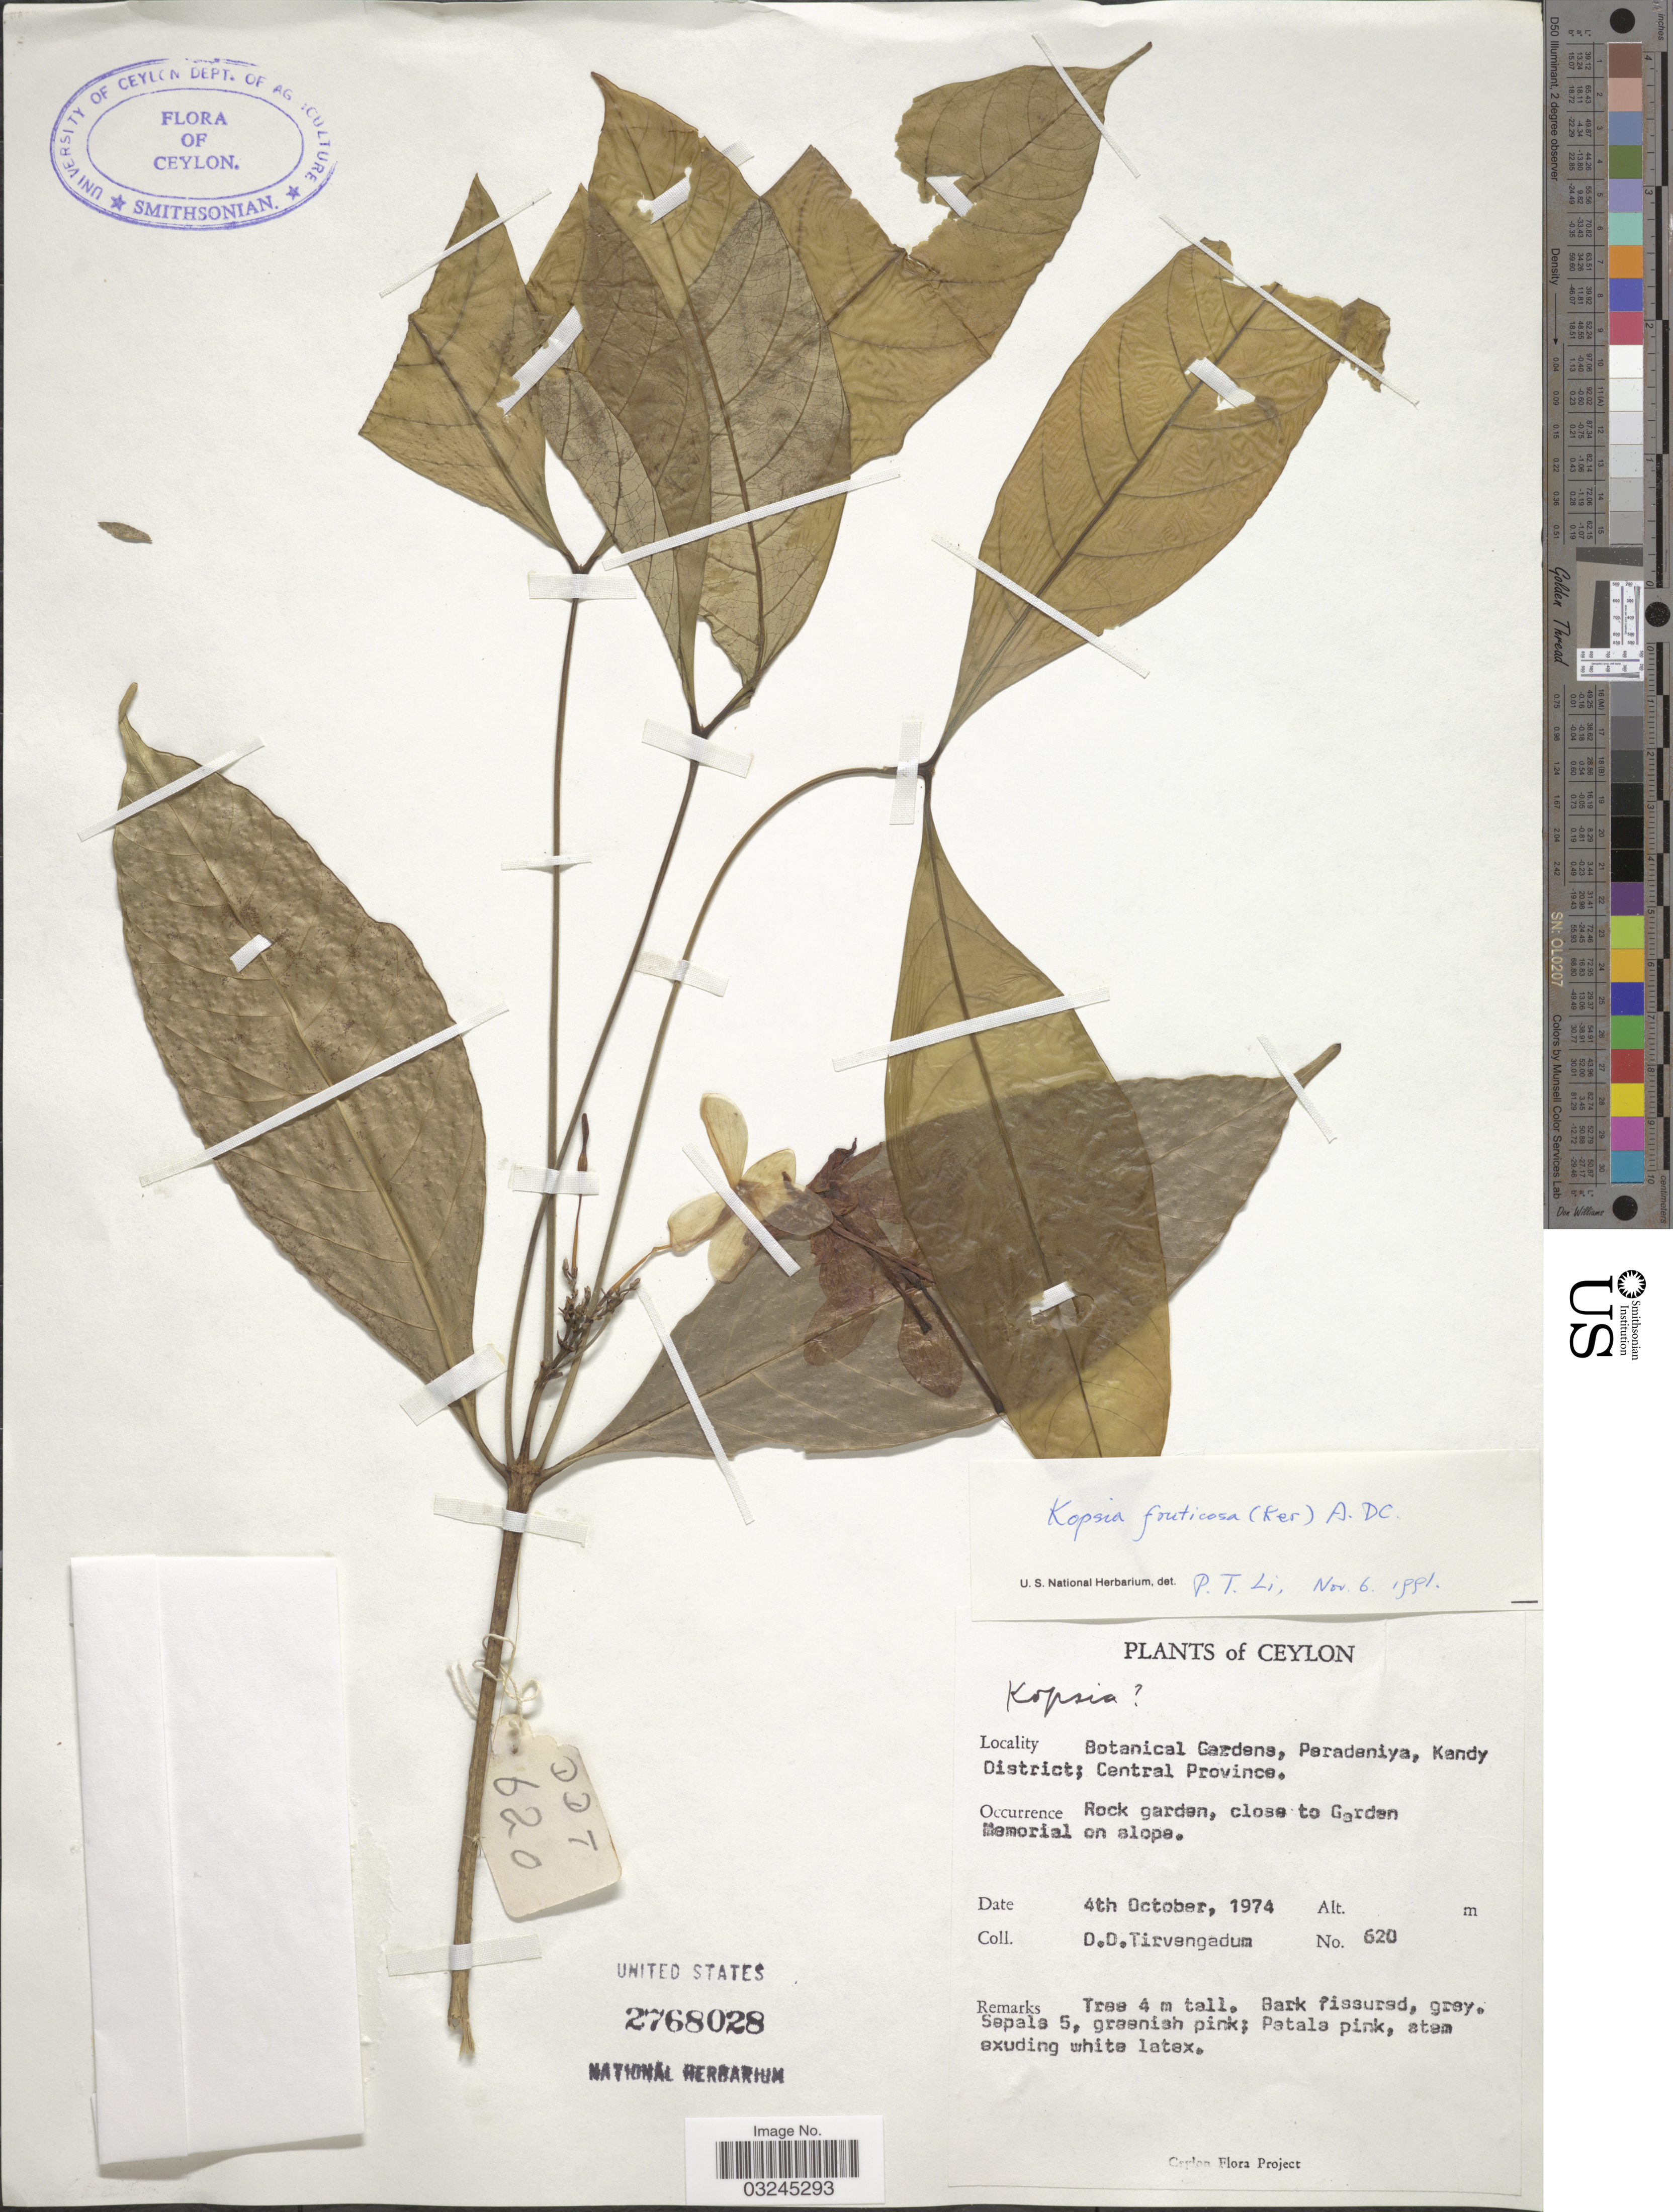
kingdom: Plantae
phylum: Tracheophyta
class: Magnoliopsida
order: Gentianales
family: Apocynaceae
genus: Kopsia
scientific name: Kopsia fruticosa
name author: (Roxb.) A. DC.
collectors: D. Tirvengadum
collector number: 620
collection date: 1974-10-04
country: Sri Lanka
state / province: Central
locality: Ceylon. Botanical Gardens, Peradeniya, Kandy District. Rock garden, close to Garden Memorial on slope.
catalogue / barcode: US 2768028